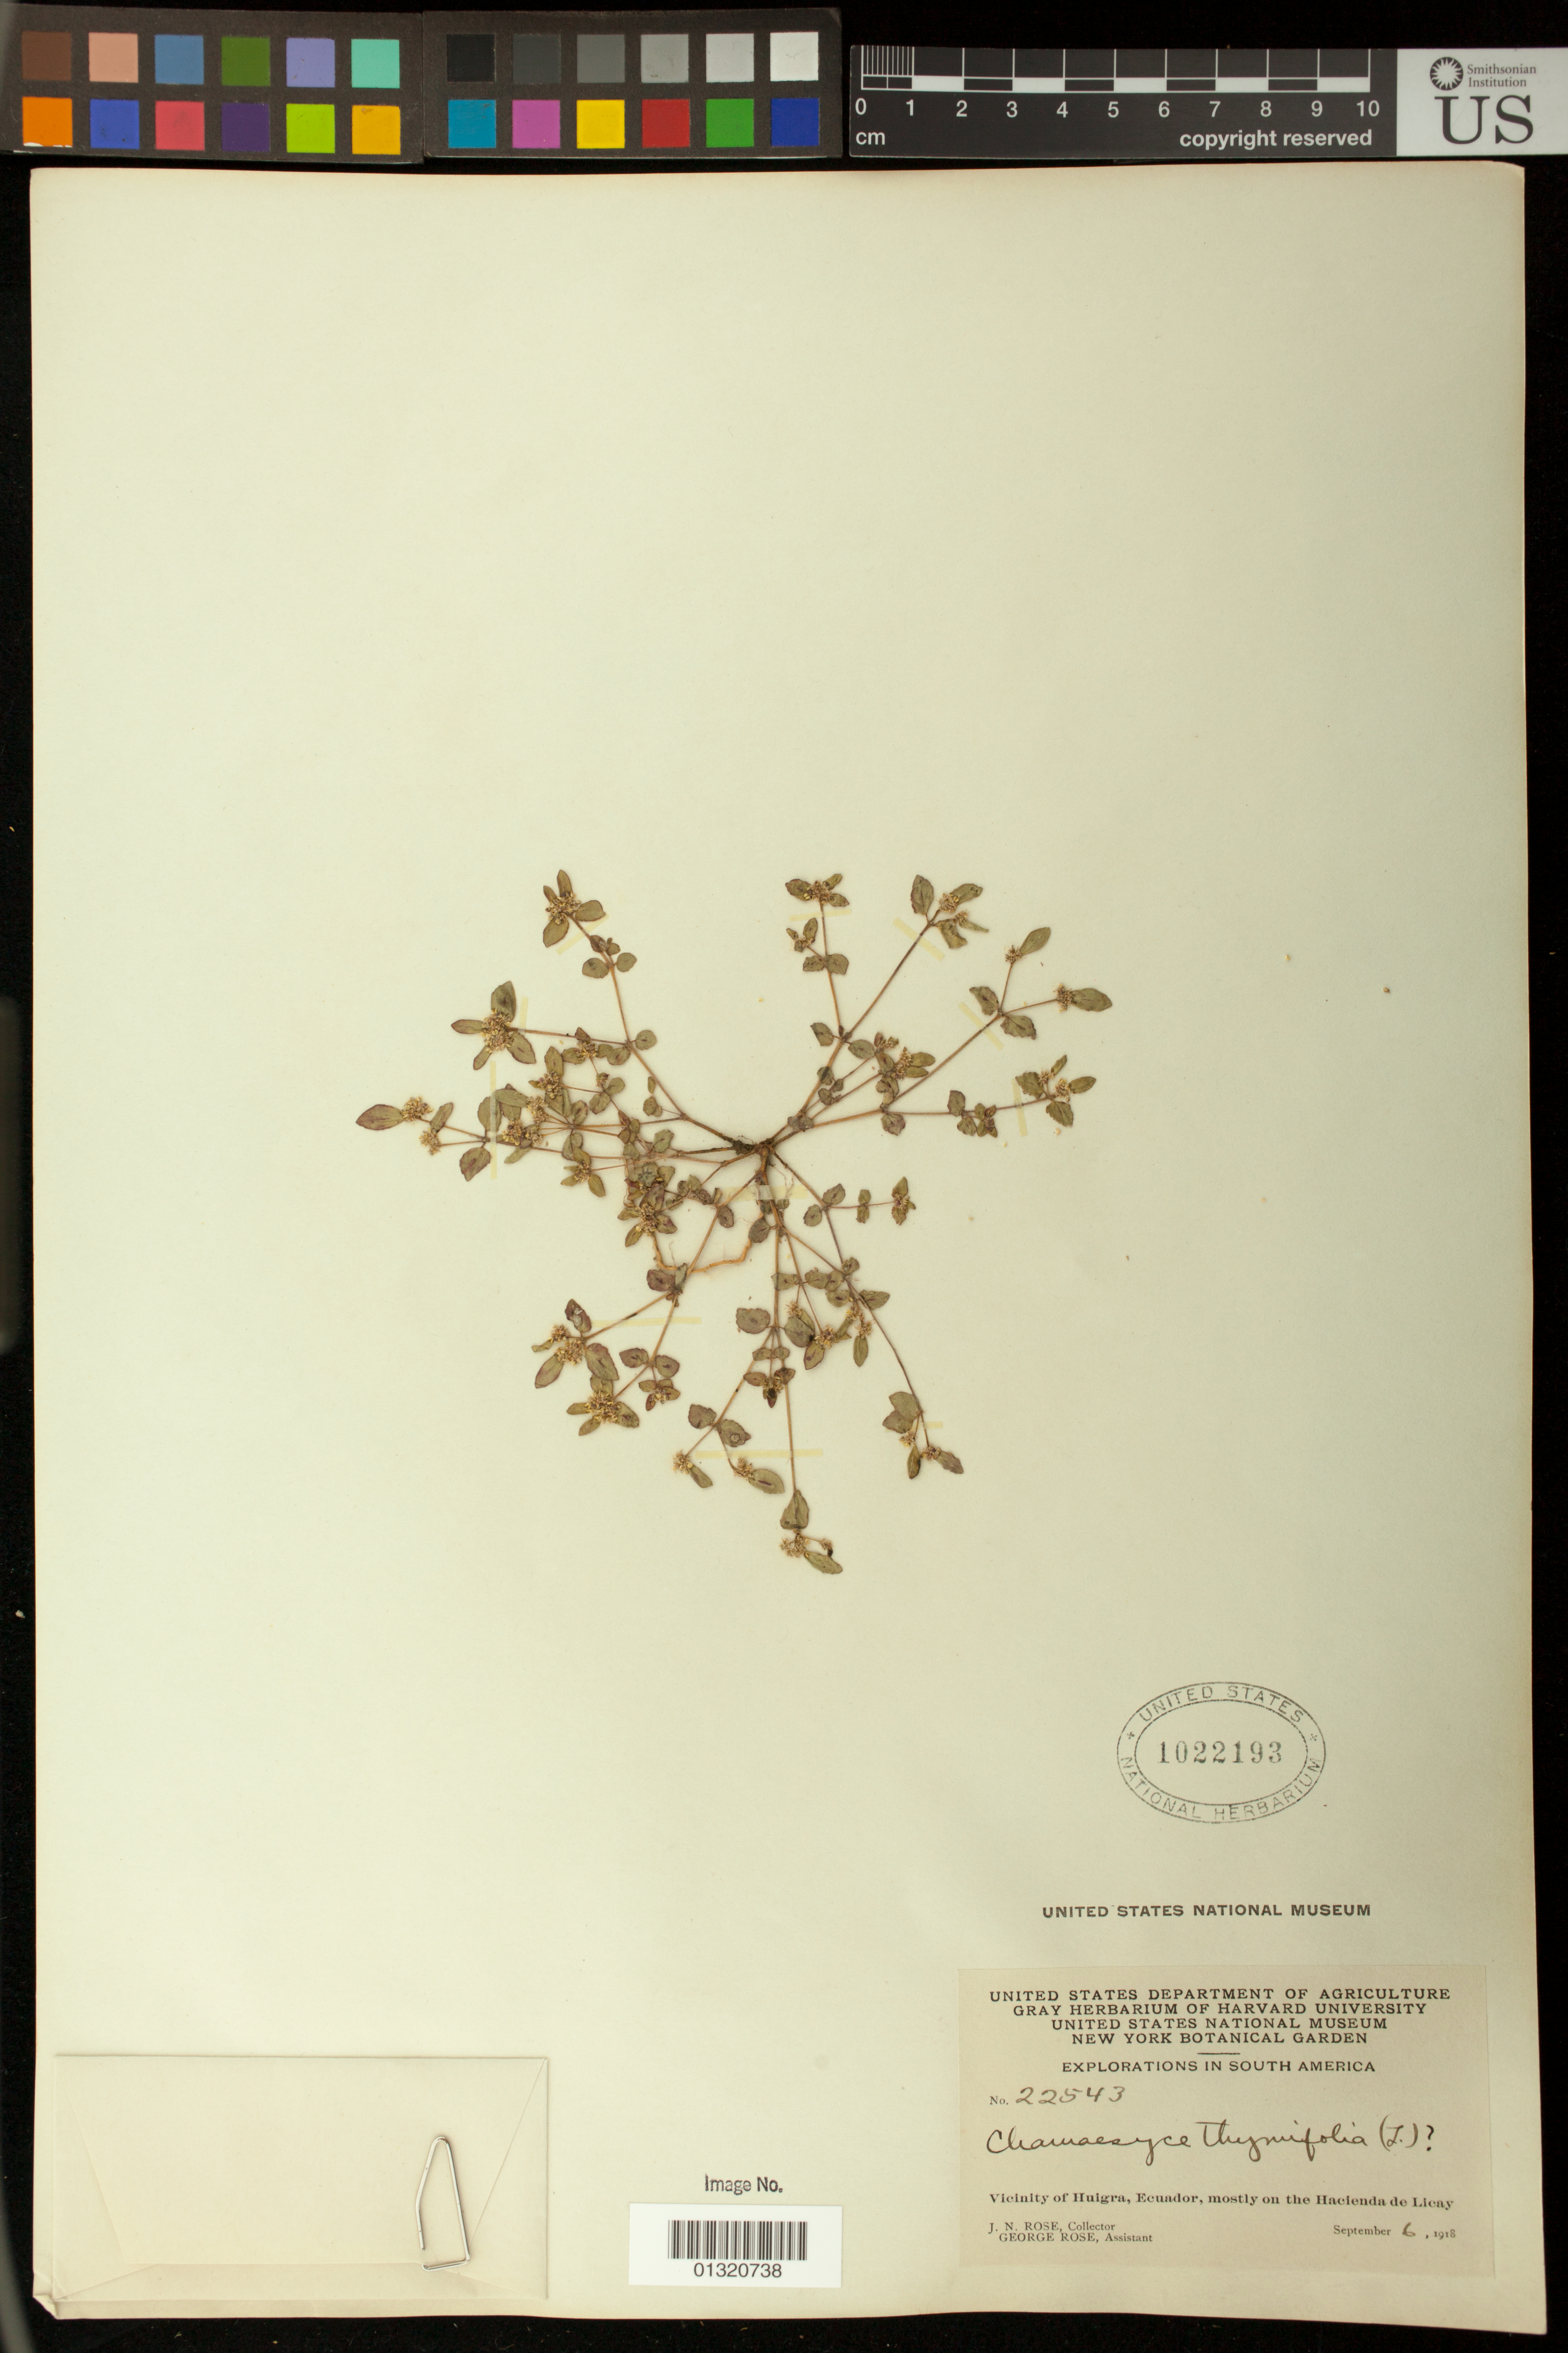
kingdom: Plantae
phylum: Tracheophyta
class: Magnoliopsida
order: Malpighiales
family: Euphorbiaceae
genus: Euphorbia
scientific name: Euphorbia sp.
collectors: J. N. Rose & G. Rose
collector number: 22543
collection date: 1918-09-06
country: Ecuador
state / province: Chimborazo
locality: Vicinity of mostly on the Hacienda de Licay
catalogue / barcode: US 1022193